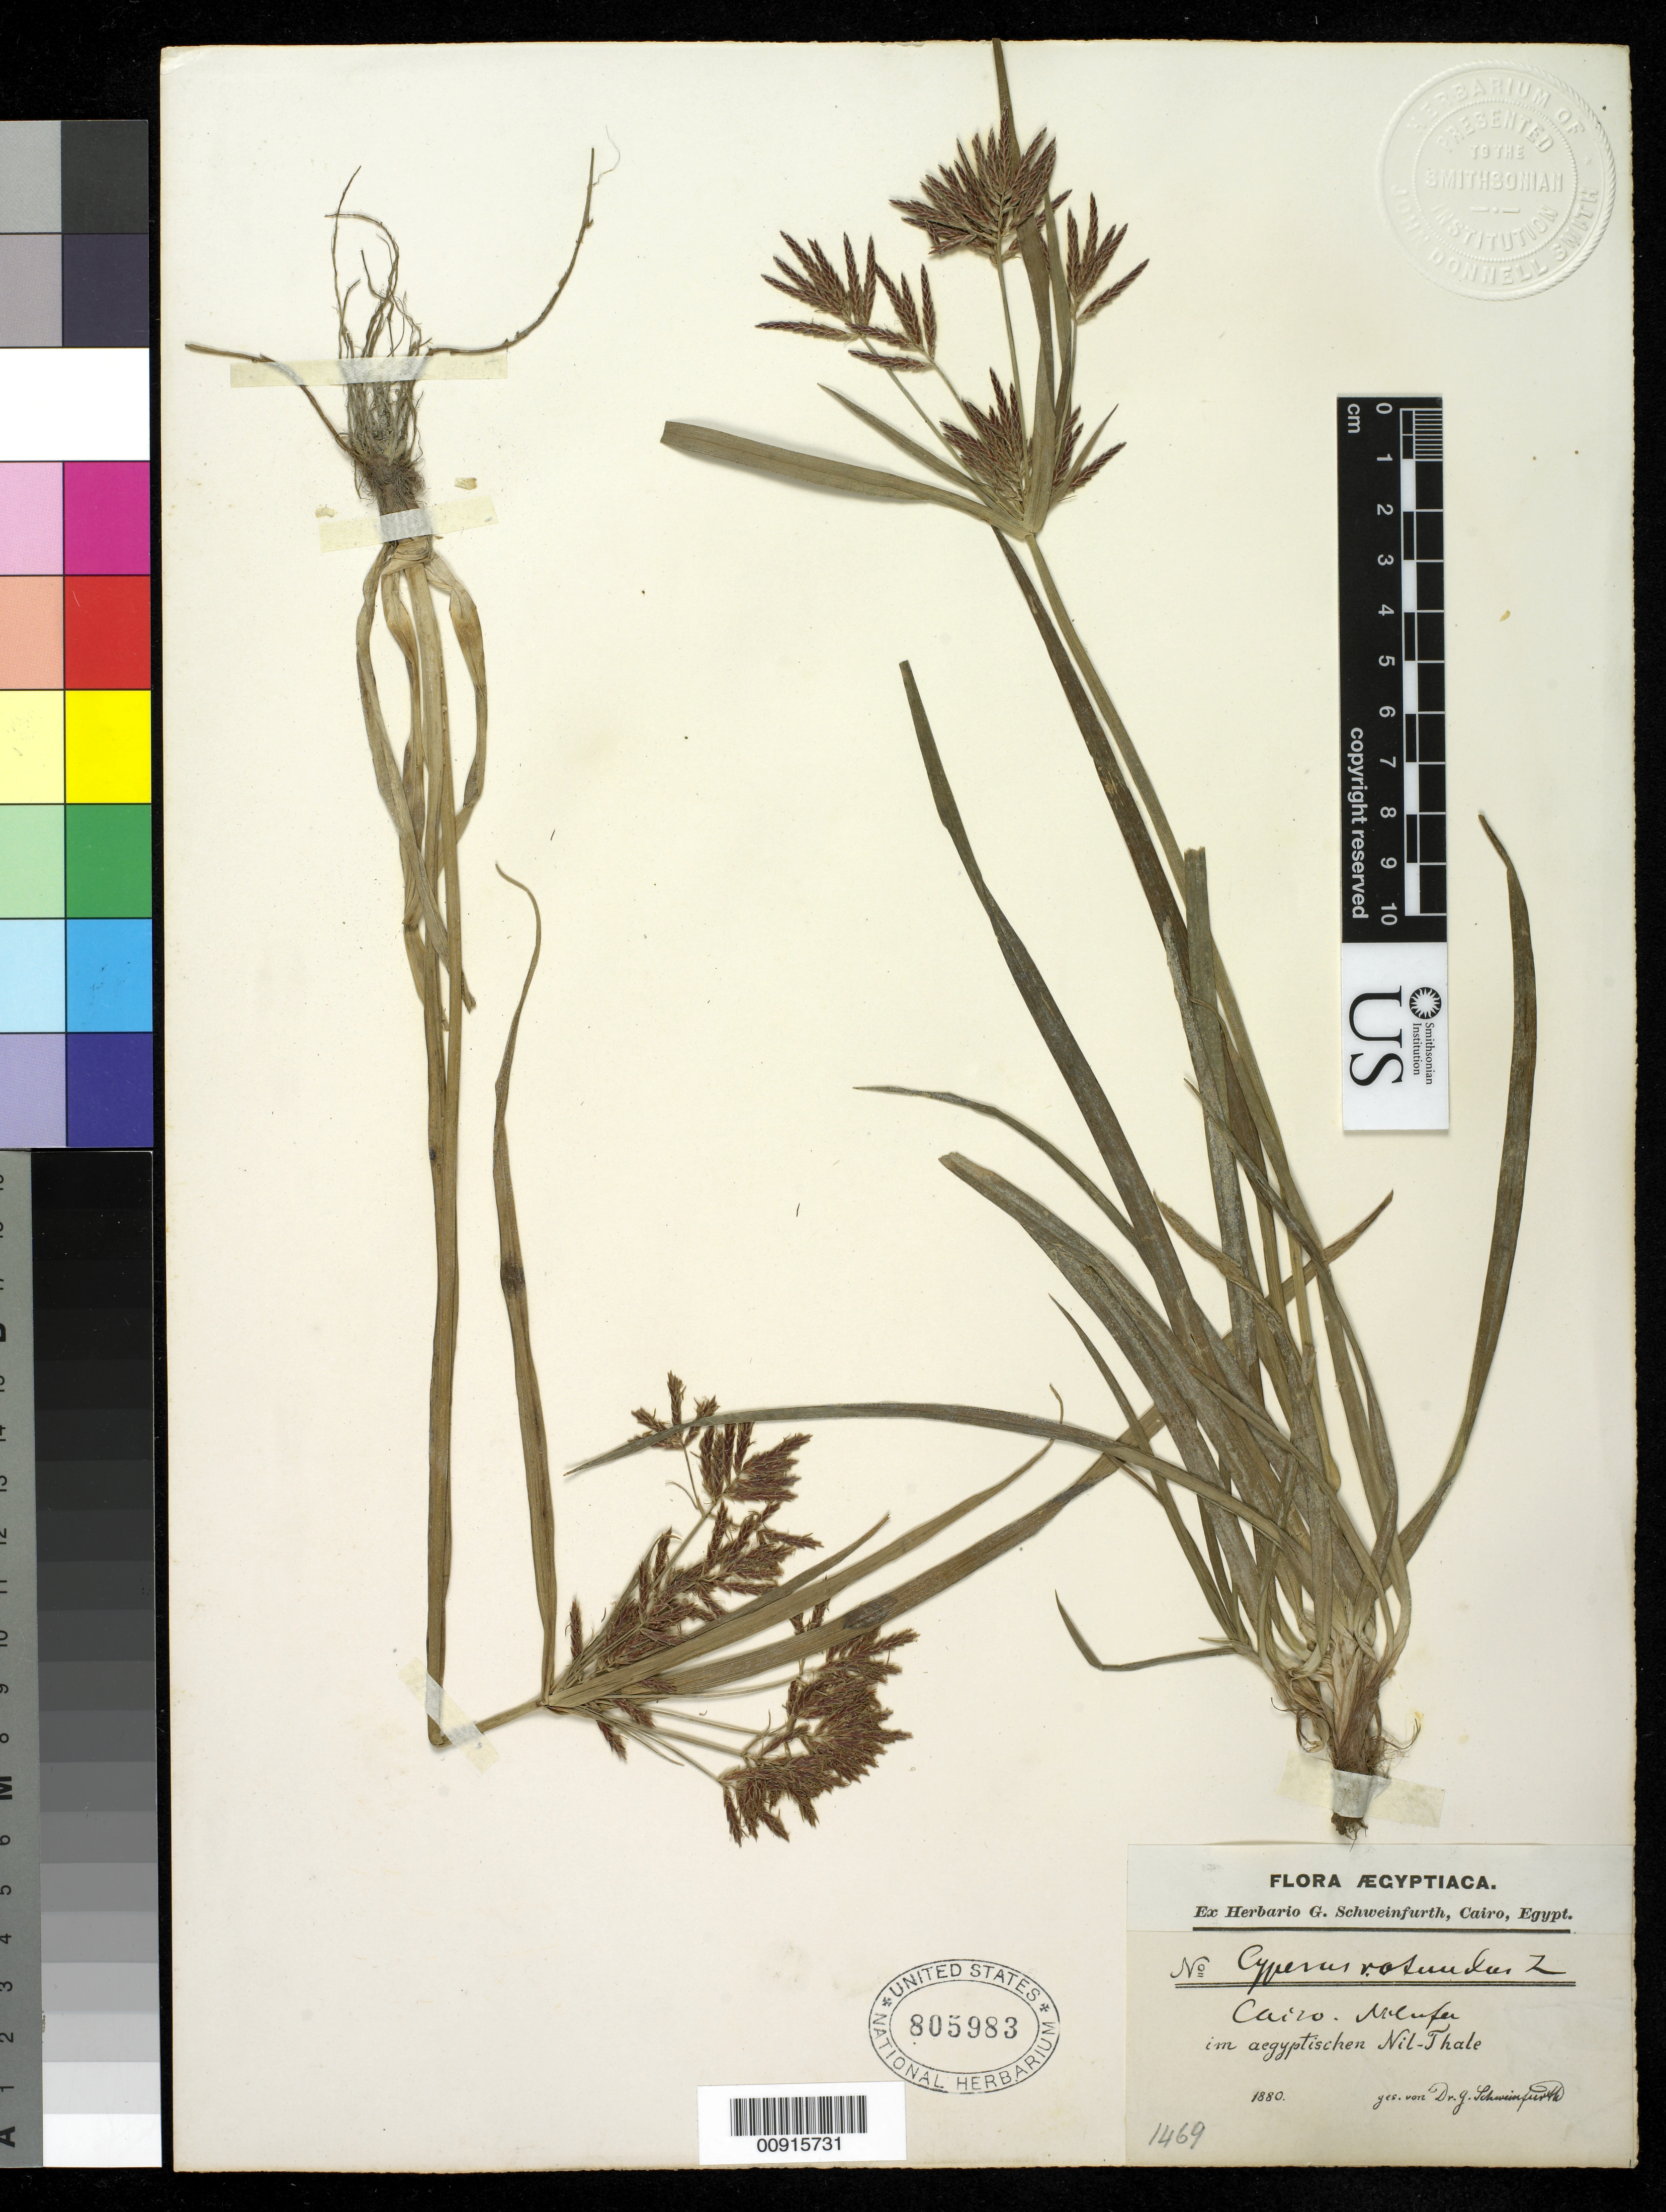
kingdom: Plantae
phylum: Tracheophyta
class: Liliopsida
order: Poales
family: Cyperaceae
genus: Cyperus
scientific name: Cyperus rotundus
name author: L.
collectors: G. A. Schweinfurth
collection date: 1880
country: Egypt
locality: Cairo [illegible], Nil-Thale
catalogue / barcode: US 805983